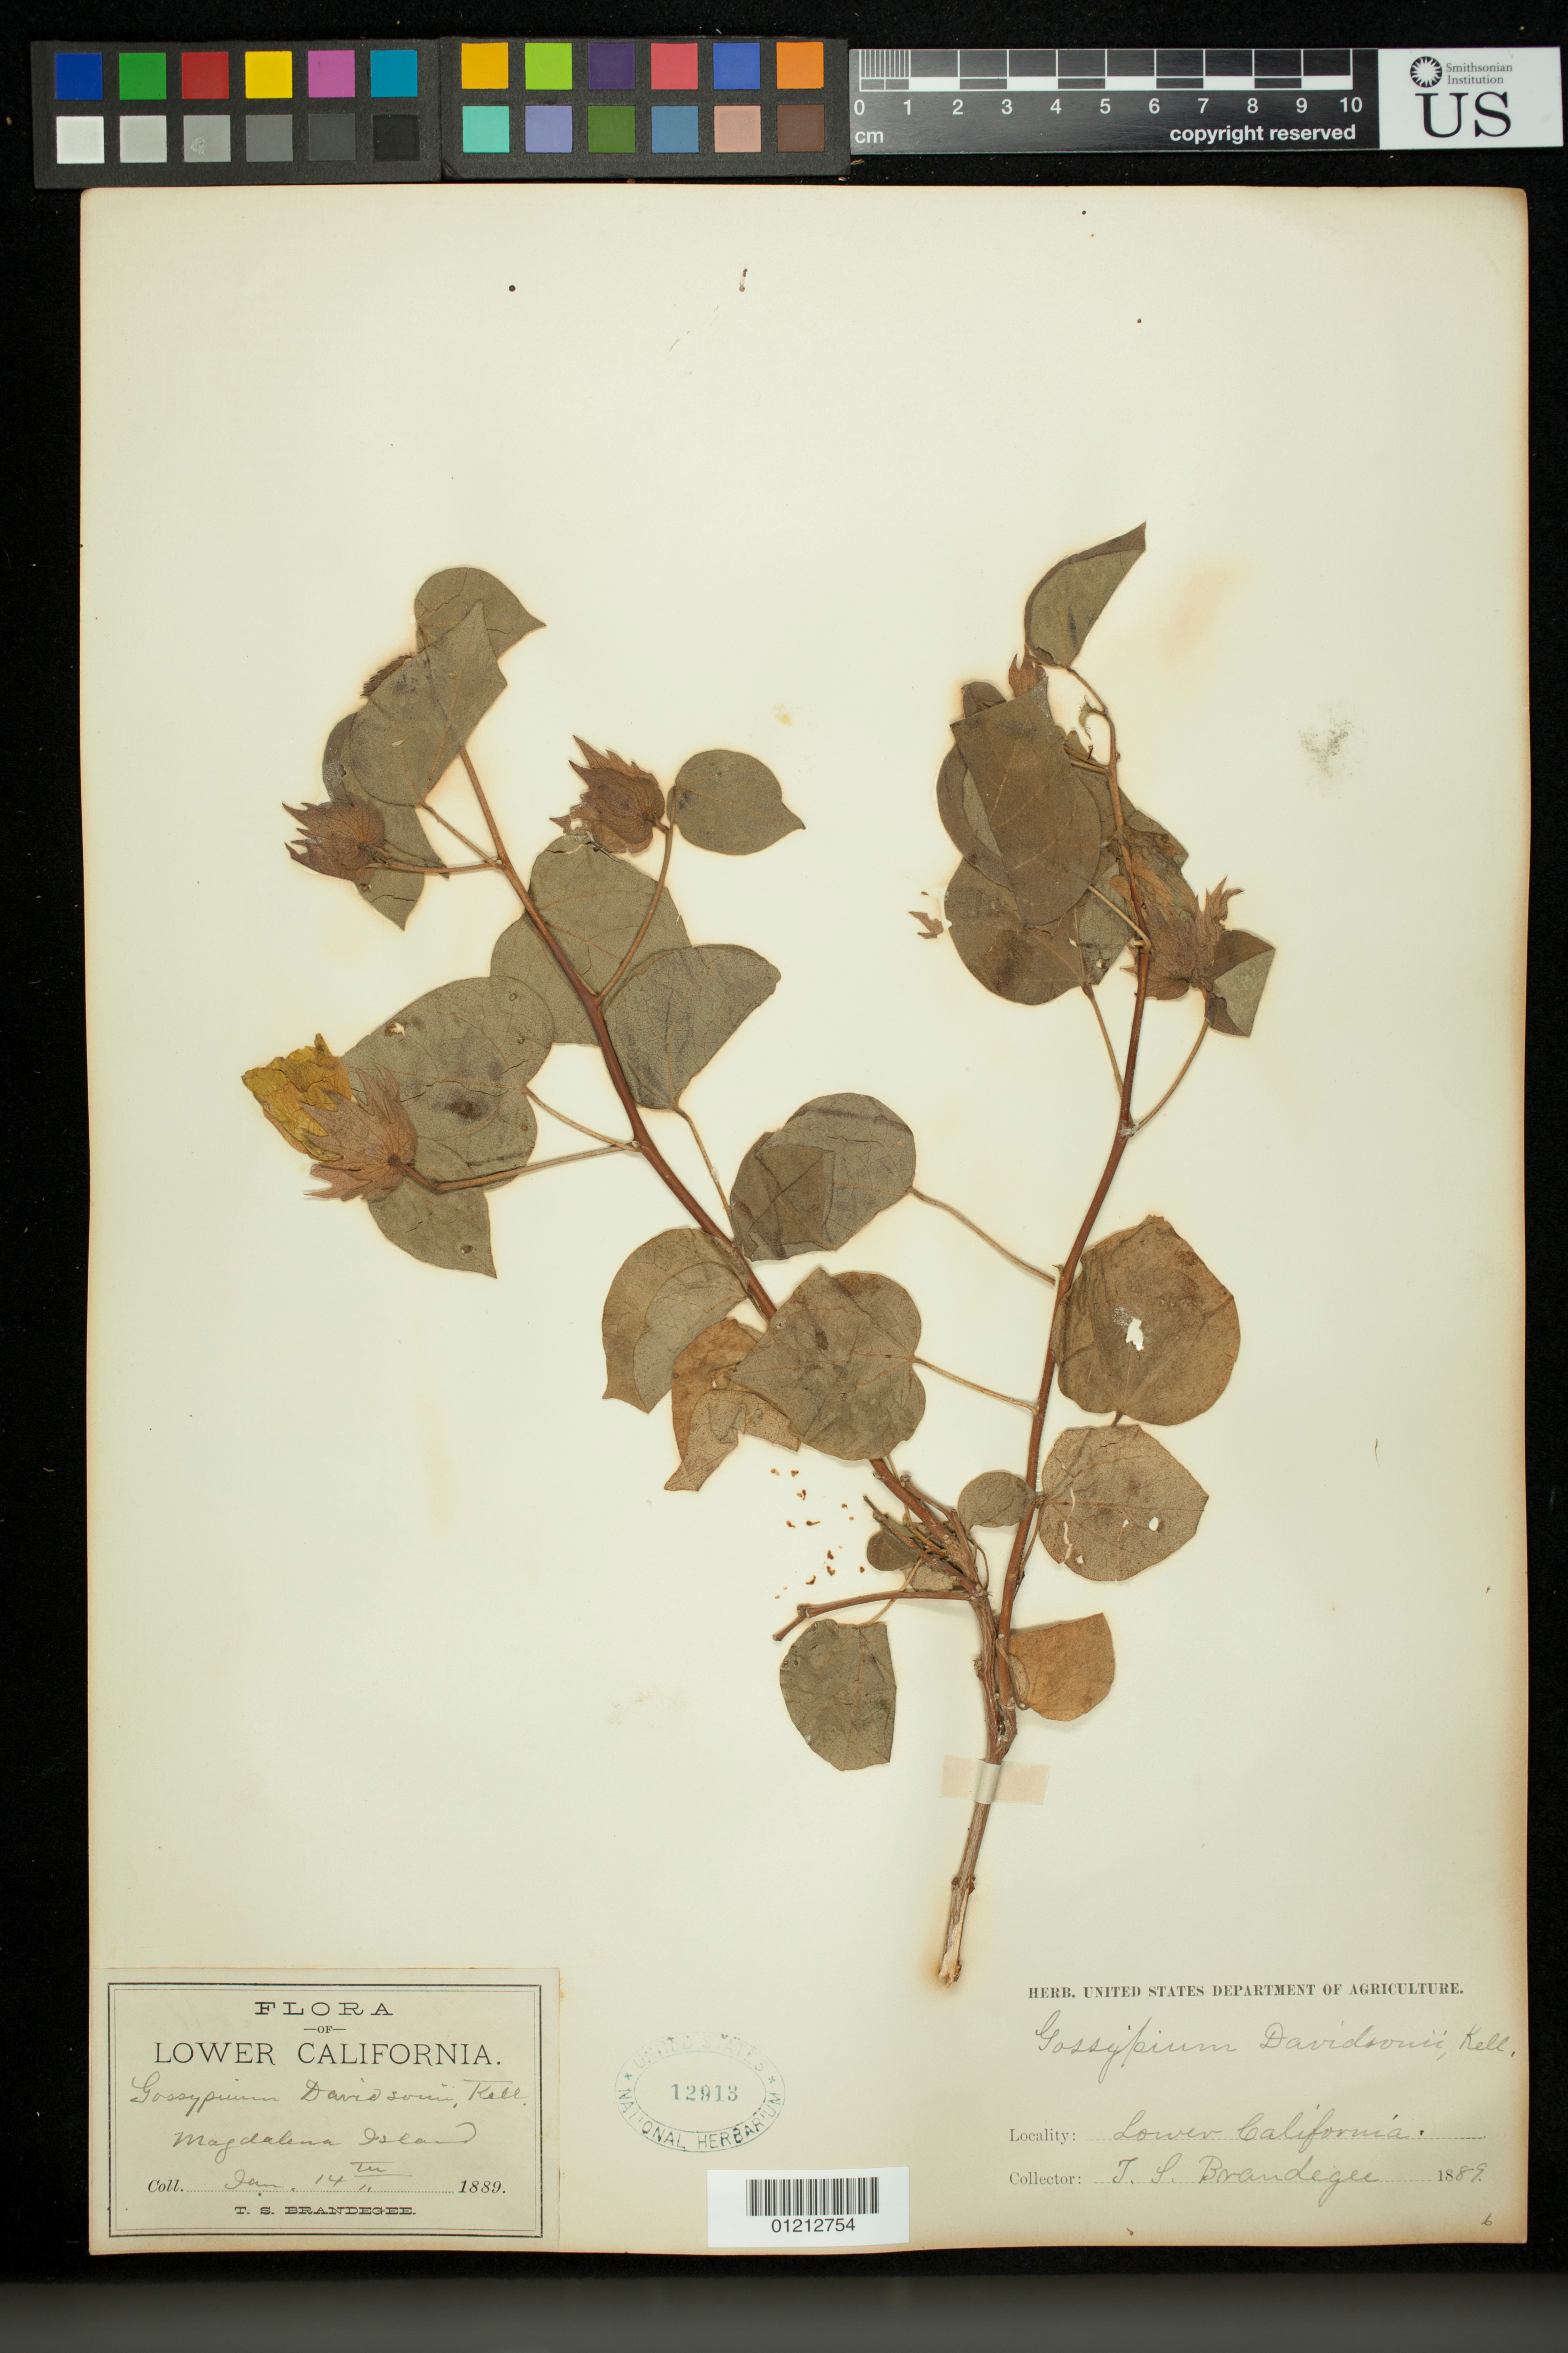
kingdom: Plantae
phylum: Tracheophyta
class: Magnoliopsida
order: Malvales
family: Malvaceae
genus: Gossypium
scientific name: Gossypium davidsonii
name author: Kellogg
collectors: T. S. Brandegee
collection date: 1889-01-14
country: Mexico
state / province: Baja California Sur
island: Magdalena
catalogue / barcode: US 12913